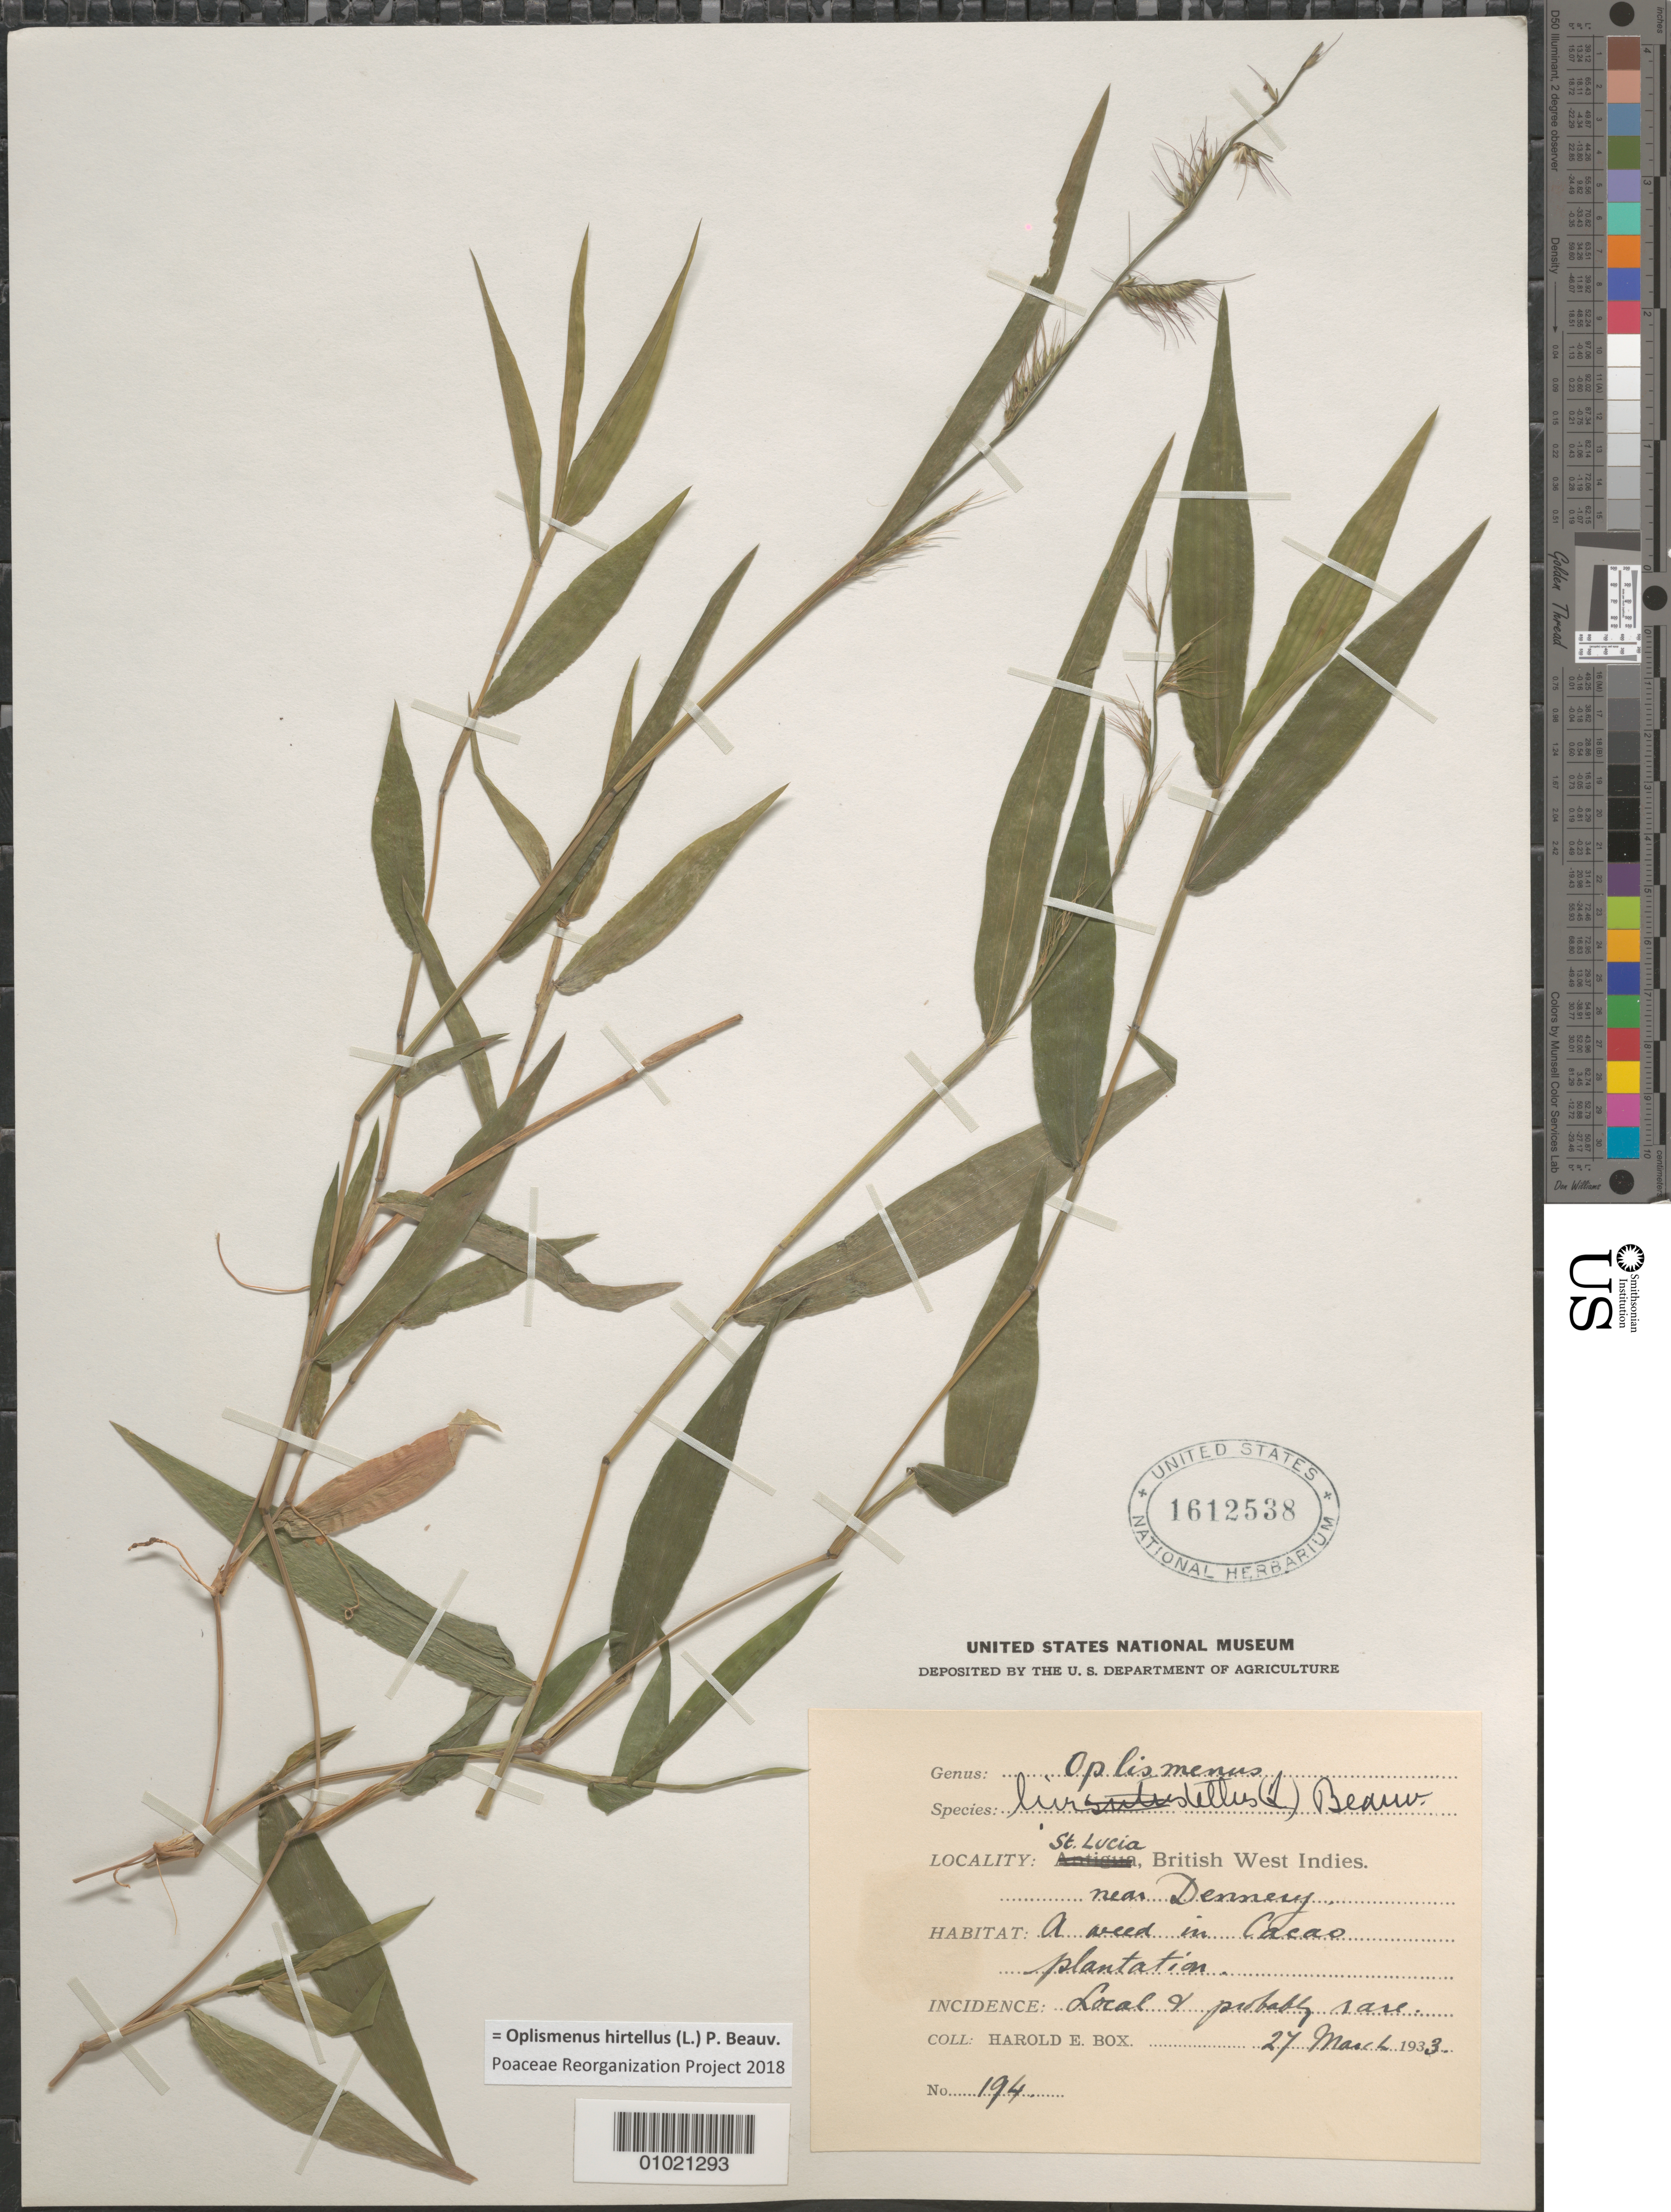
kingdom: Plantae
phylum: Tracheophyta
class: Liliopsida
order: Poales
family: Poaceae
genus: Oplismenus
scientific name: Oplismenus hirtellus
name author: (L.) P. Beauv.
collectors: H. E. Box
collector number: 194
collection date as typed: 27 Mar 1933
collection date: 1933-03-27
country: St. Lucia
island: St. Lucia I.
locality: Near Dennery.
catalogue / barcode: US 1612538